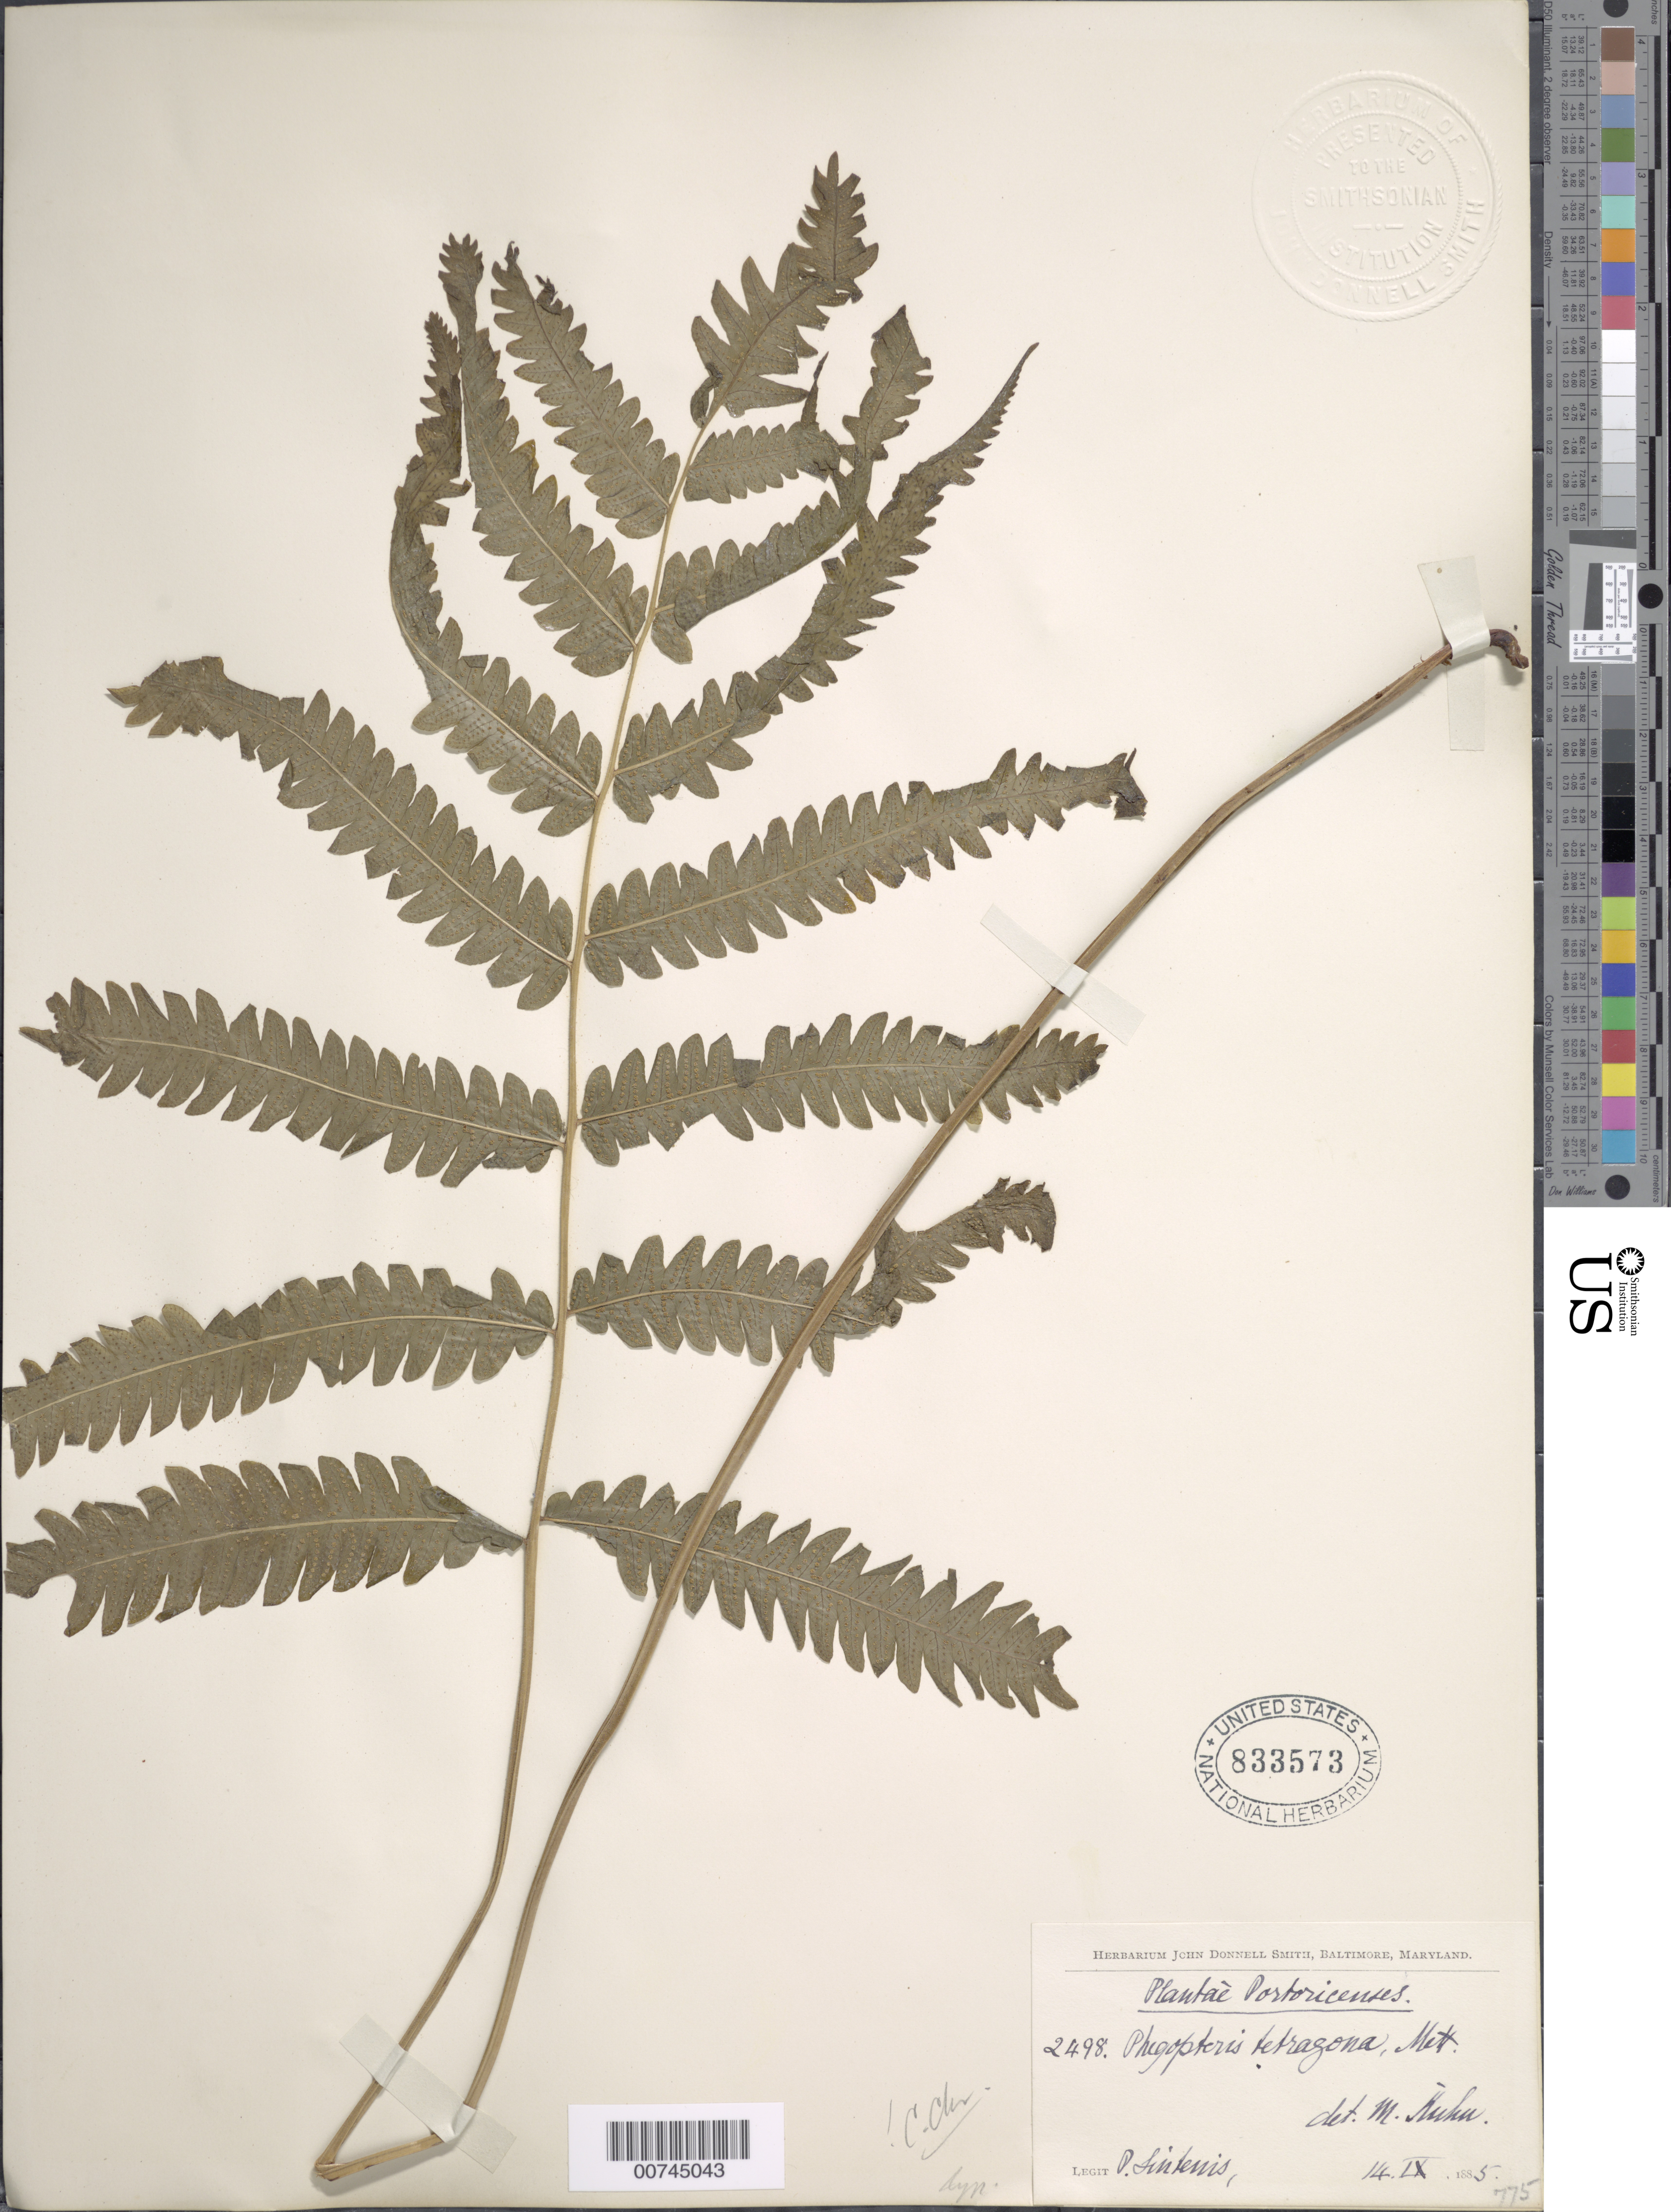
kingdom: Plantae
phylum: Tracheophyta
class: Polypodiopsida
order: Polypodiales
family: Thelypteridaceae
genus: Goniopteris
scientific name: Goniopteris tetragona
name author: (C. Presl) Sw.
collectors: P. Sintenis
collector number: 2498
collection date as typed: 14 Sep 1885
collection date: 1885-09-14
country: Puerto Rico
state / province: Juncos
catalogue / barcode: US 833573